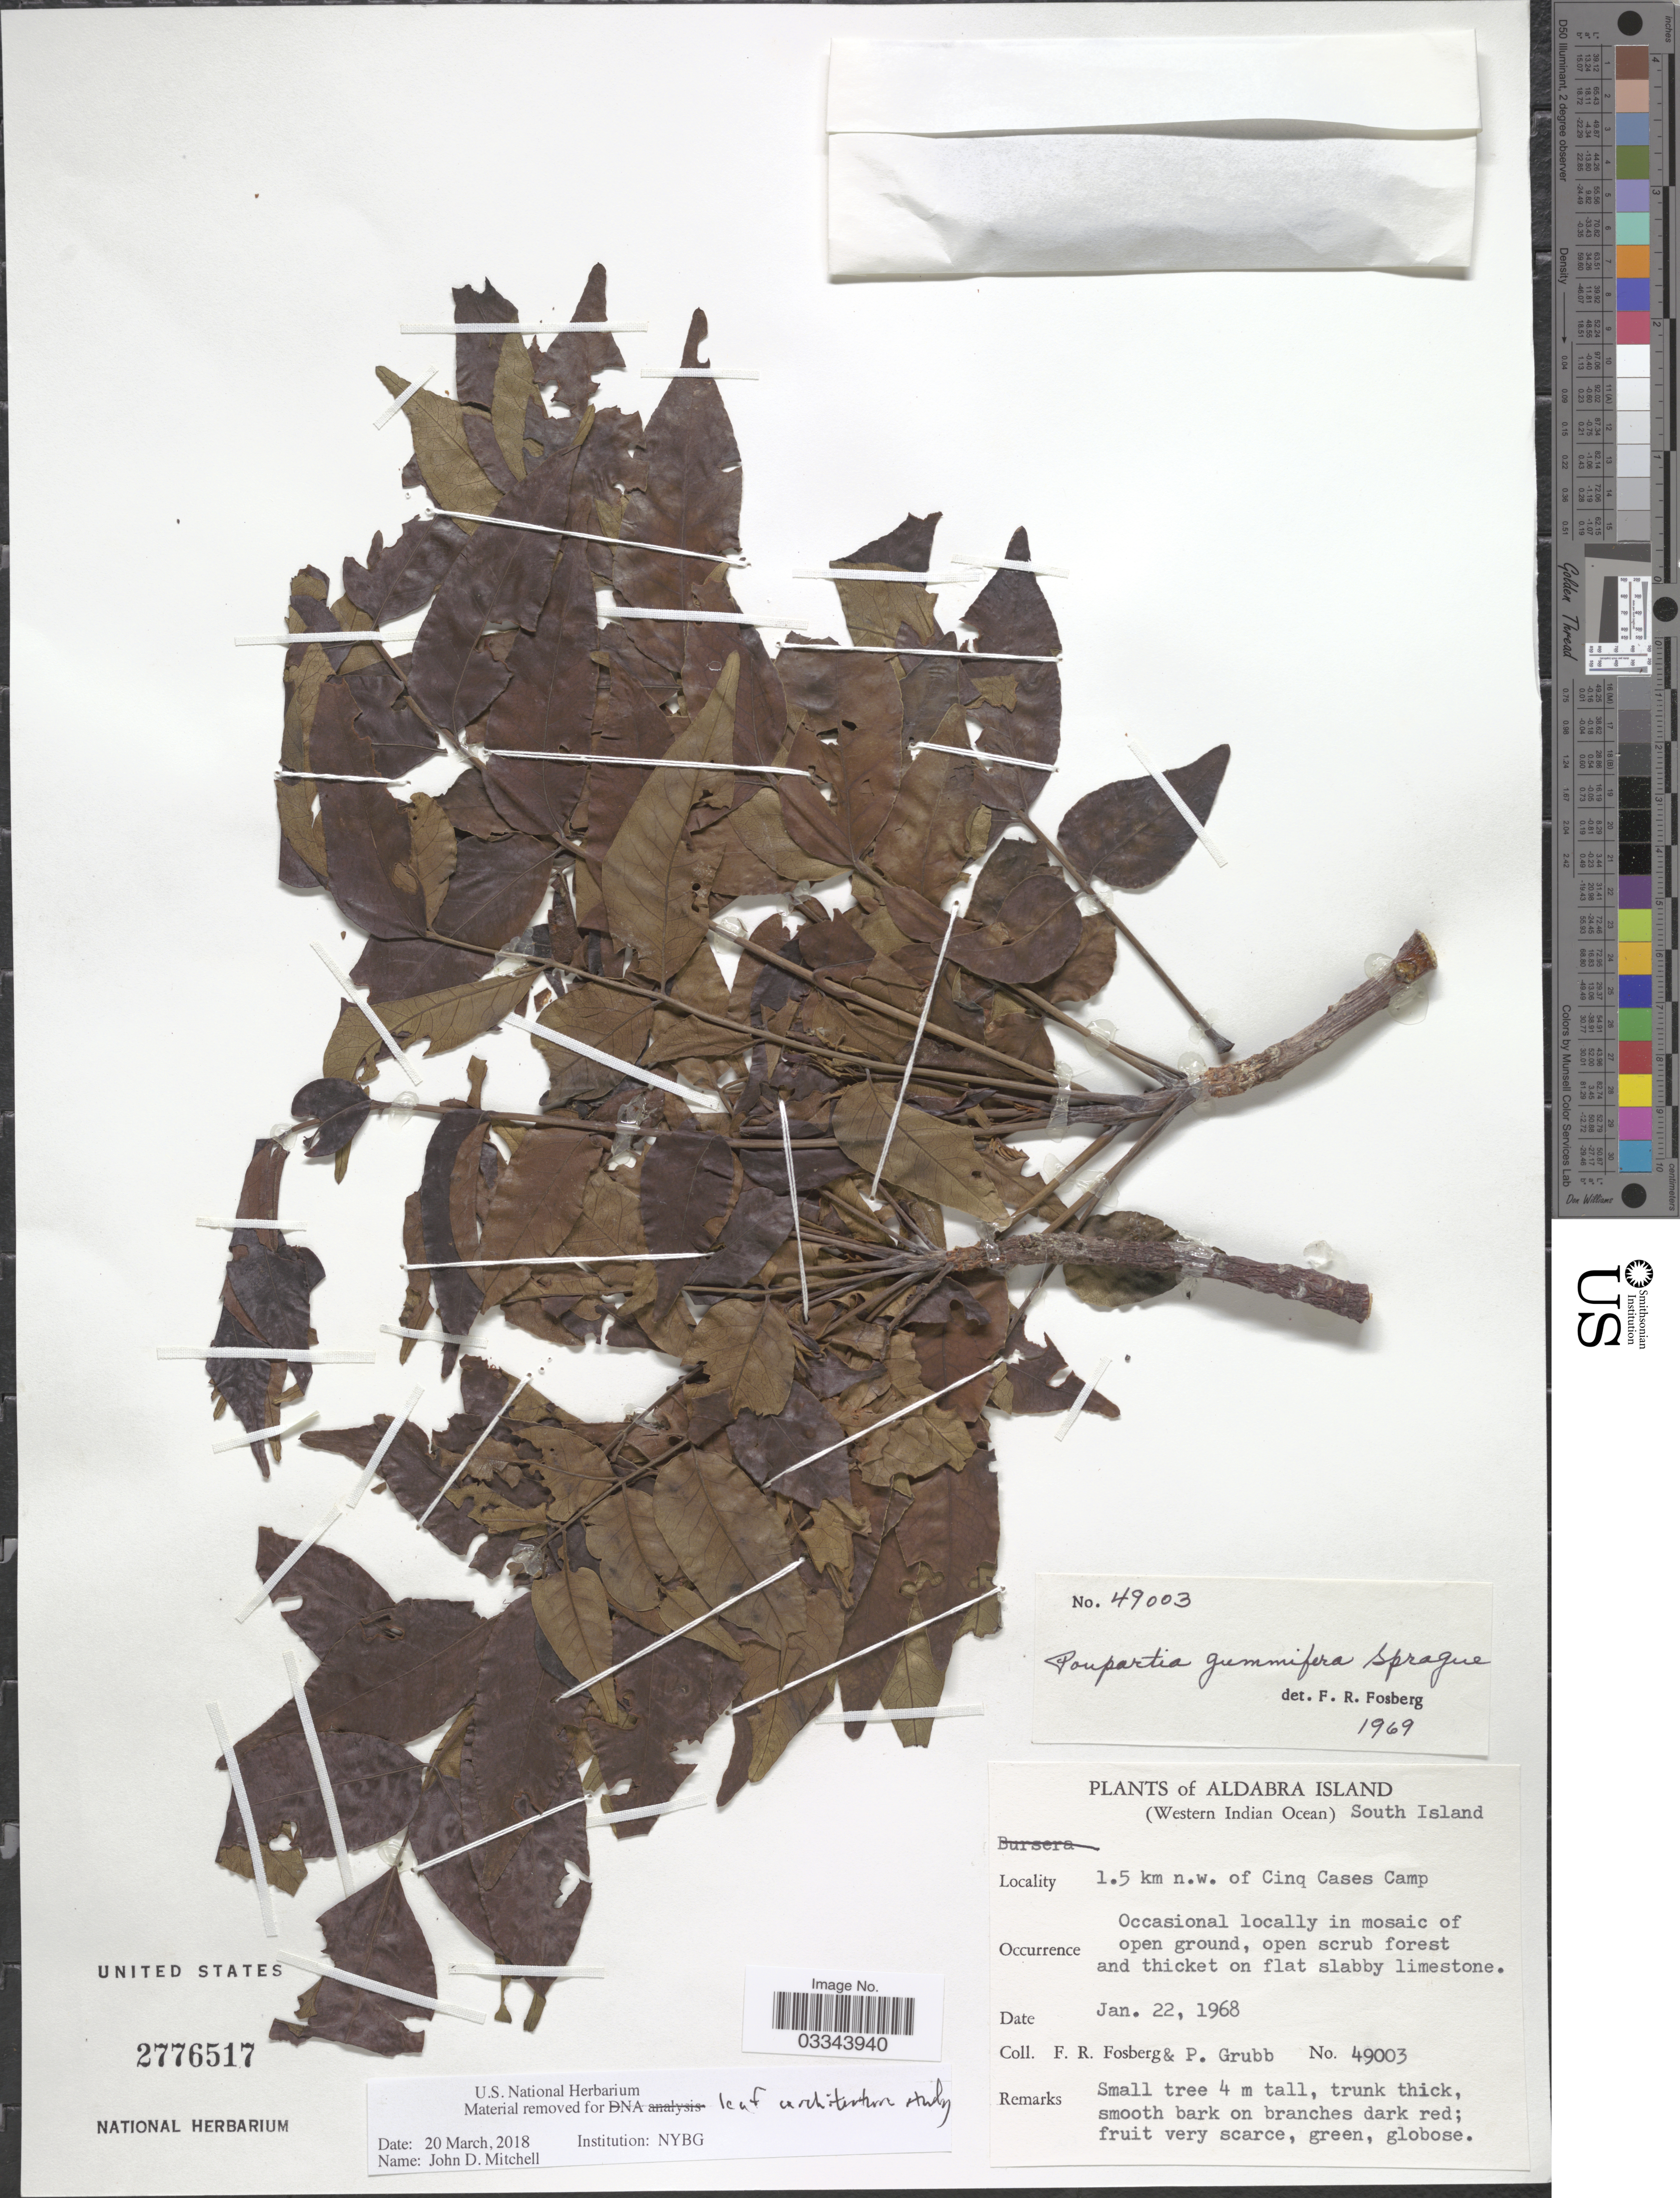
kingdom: Plantae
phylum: Tracheophyta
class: Magnoliopsida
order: Sapindales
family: Anacardiaceae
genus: Operculicarya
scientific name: Operculicarya gummifera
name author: (Sprague) Capuron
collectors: F. R. Fosberg & P. J. Grubb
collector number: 49003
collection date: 1968-01-22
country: Seychelles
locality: Aldabra Island (Western Indian Ocean) South Island, 1.5 km n.w. of Cinq Cases Camp.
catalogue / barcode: US 2776517